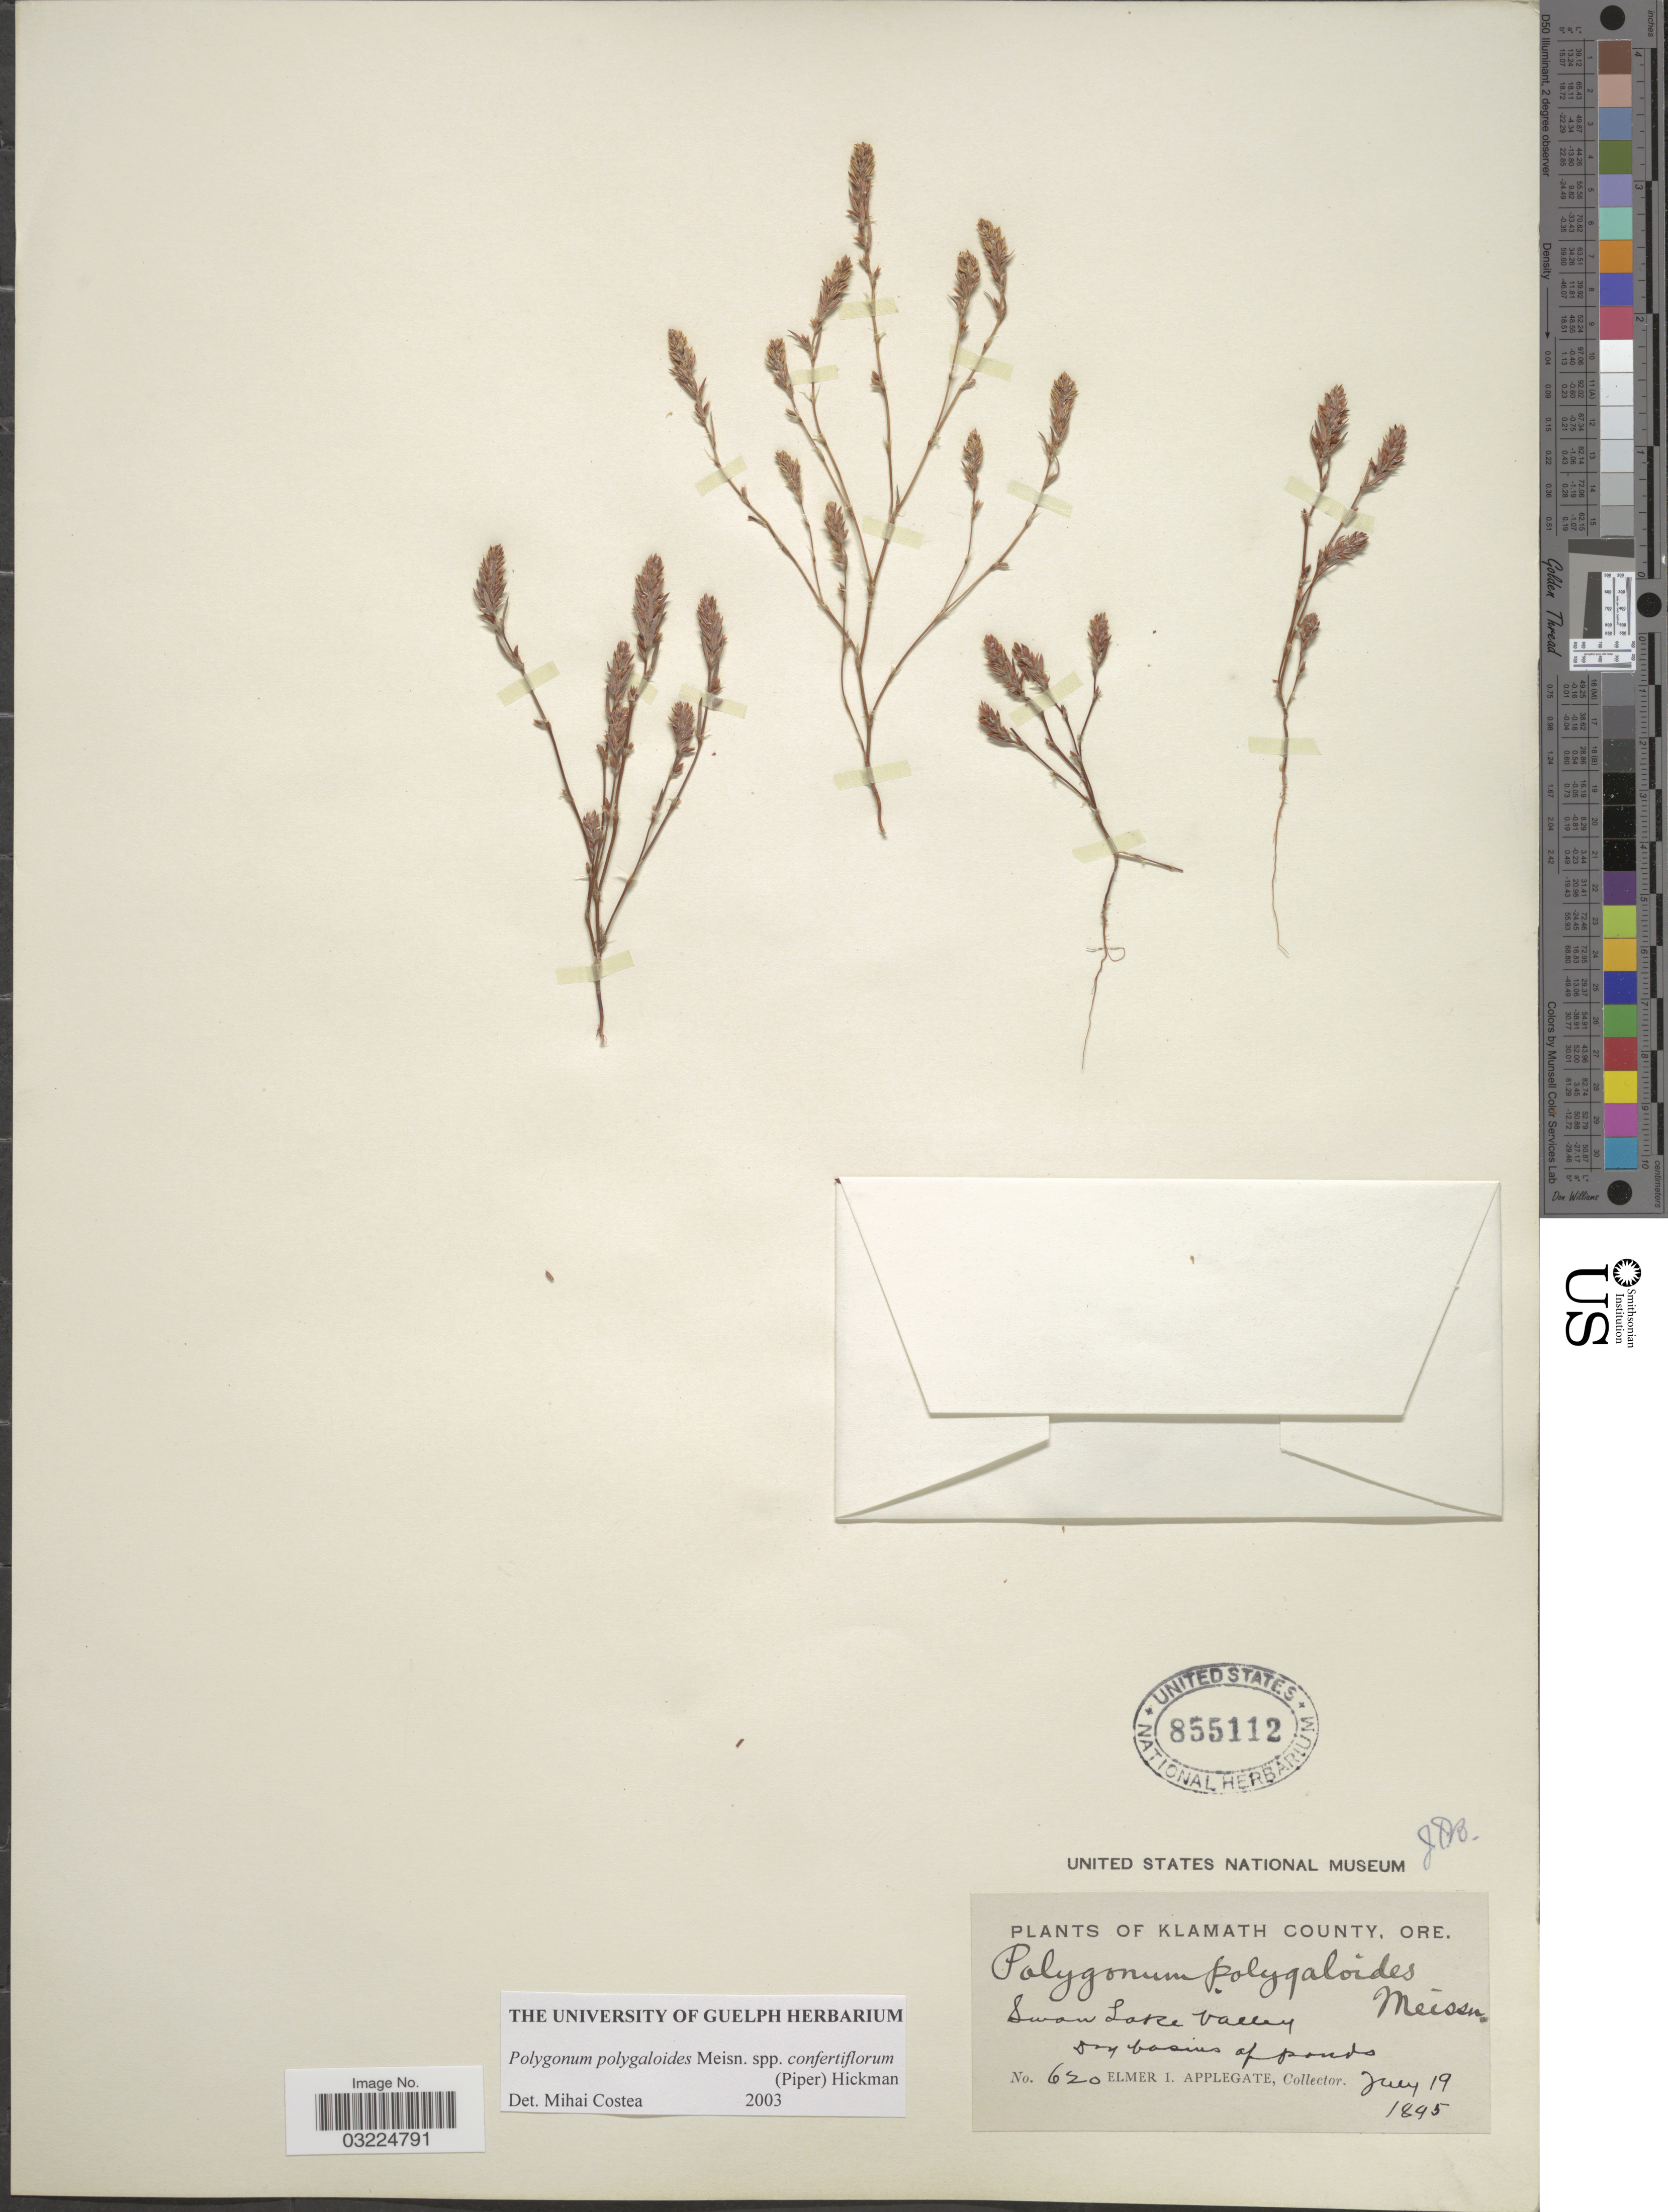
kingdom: Plantae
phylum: Tracheophyta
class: Magnoliopsida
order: Caryophyllales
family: Polygonaceae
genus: Polygonum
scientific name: Polygonum polygaloides subsp. confertiflorum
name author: (Nutt. ex Piper) Hickman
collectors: E. I. Applegate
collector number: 620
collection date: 1895-07-19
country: United States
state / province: Oregon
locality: Klamath County. Swan Lake Valley.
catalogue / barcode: US 855112